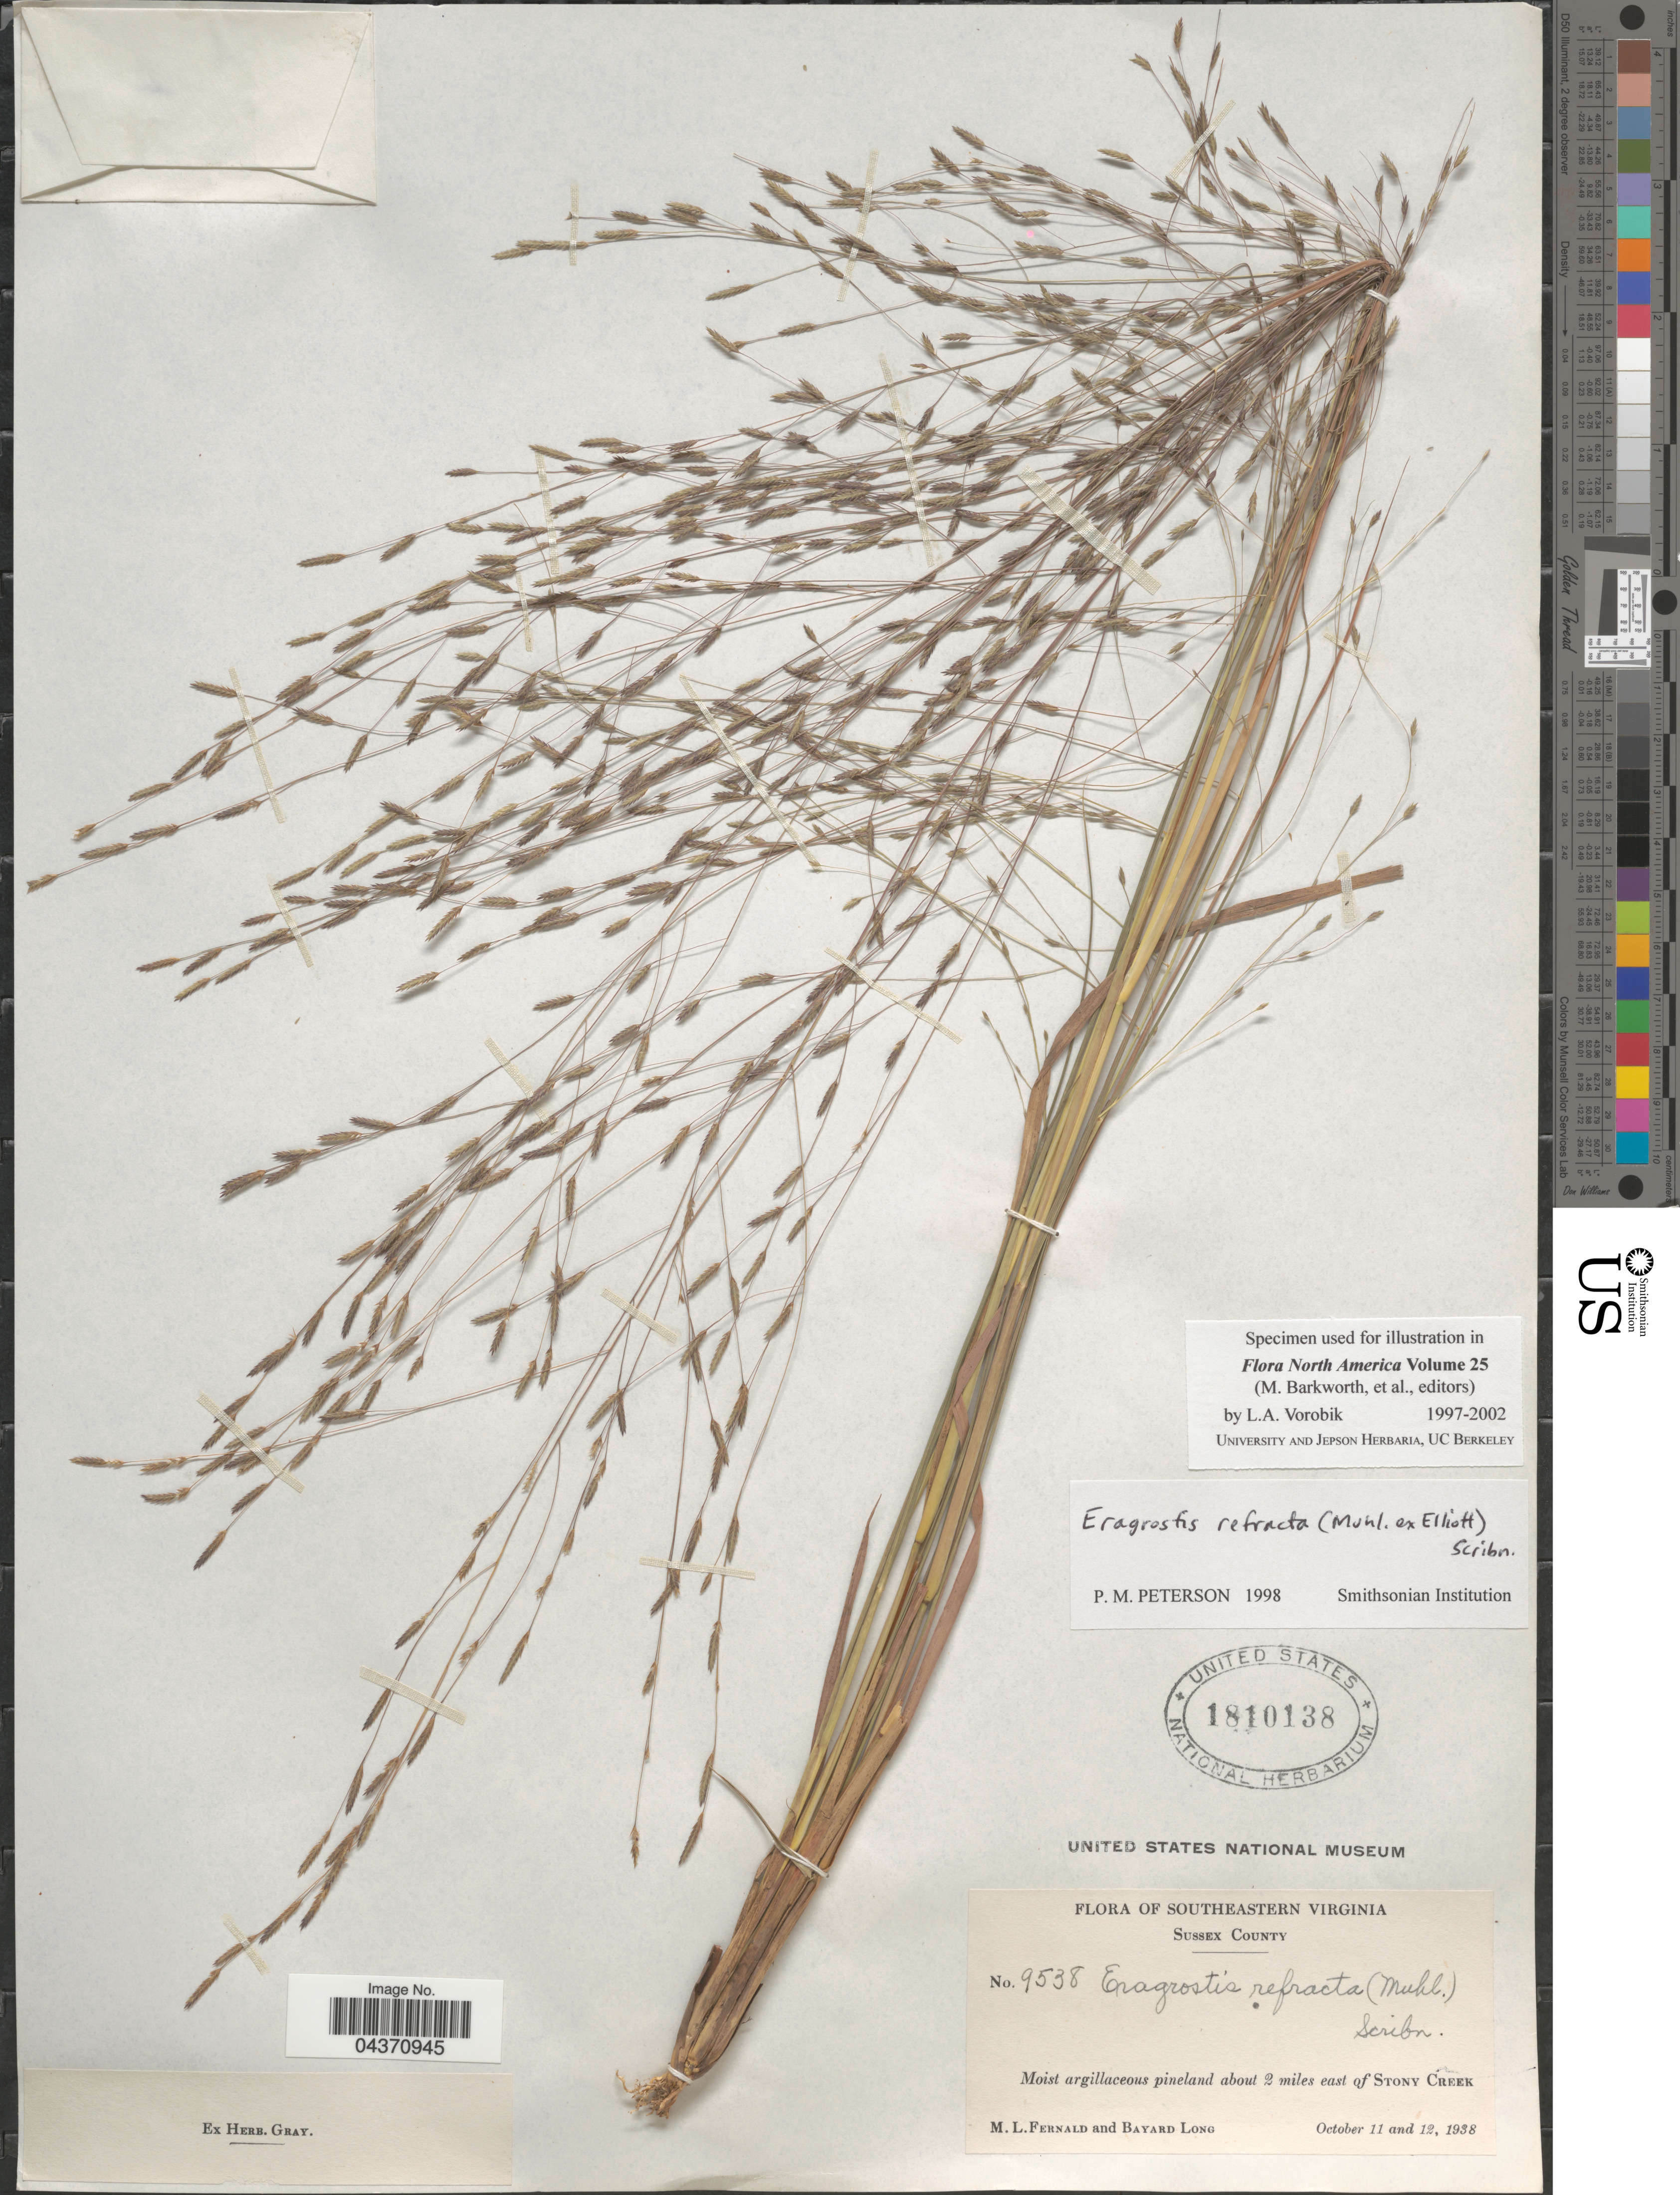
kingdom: Plantae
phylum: Tracheophyta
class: Liliopsida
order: Poales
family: Poaceae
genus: Eragrostis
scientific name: Eragrostis refracta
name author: (Muhl.) Scribn.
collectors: M. L. Fernald & B. Long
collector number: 9538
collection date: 1938-10-11/1938-10-12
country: United States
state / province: Virginia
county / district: Sussex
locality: Southeastern Virginia. Sussex County. Moist argillaceous pineland about 2 miles east of Stony Creek.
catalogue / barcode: US 1810138